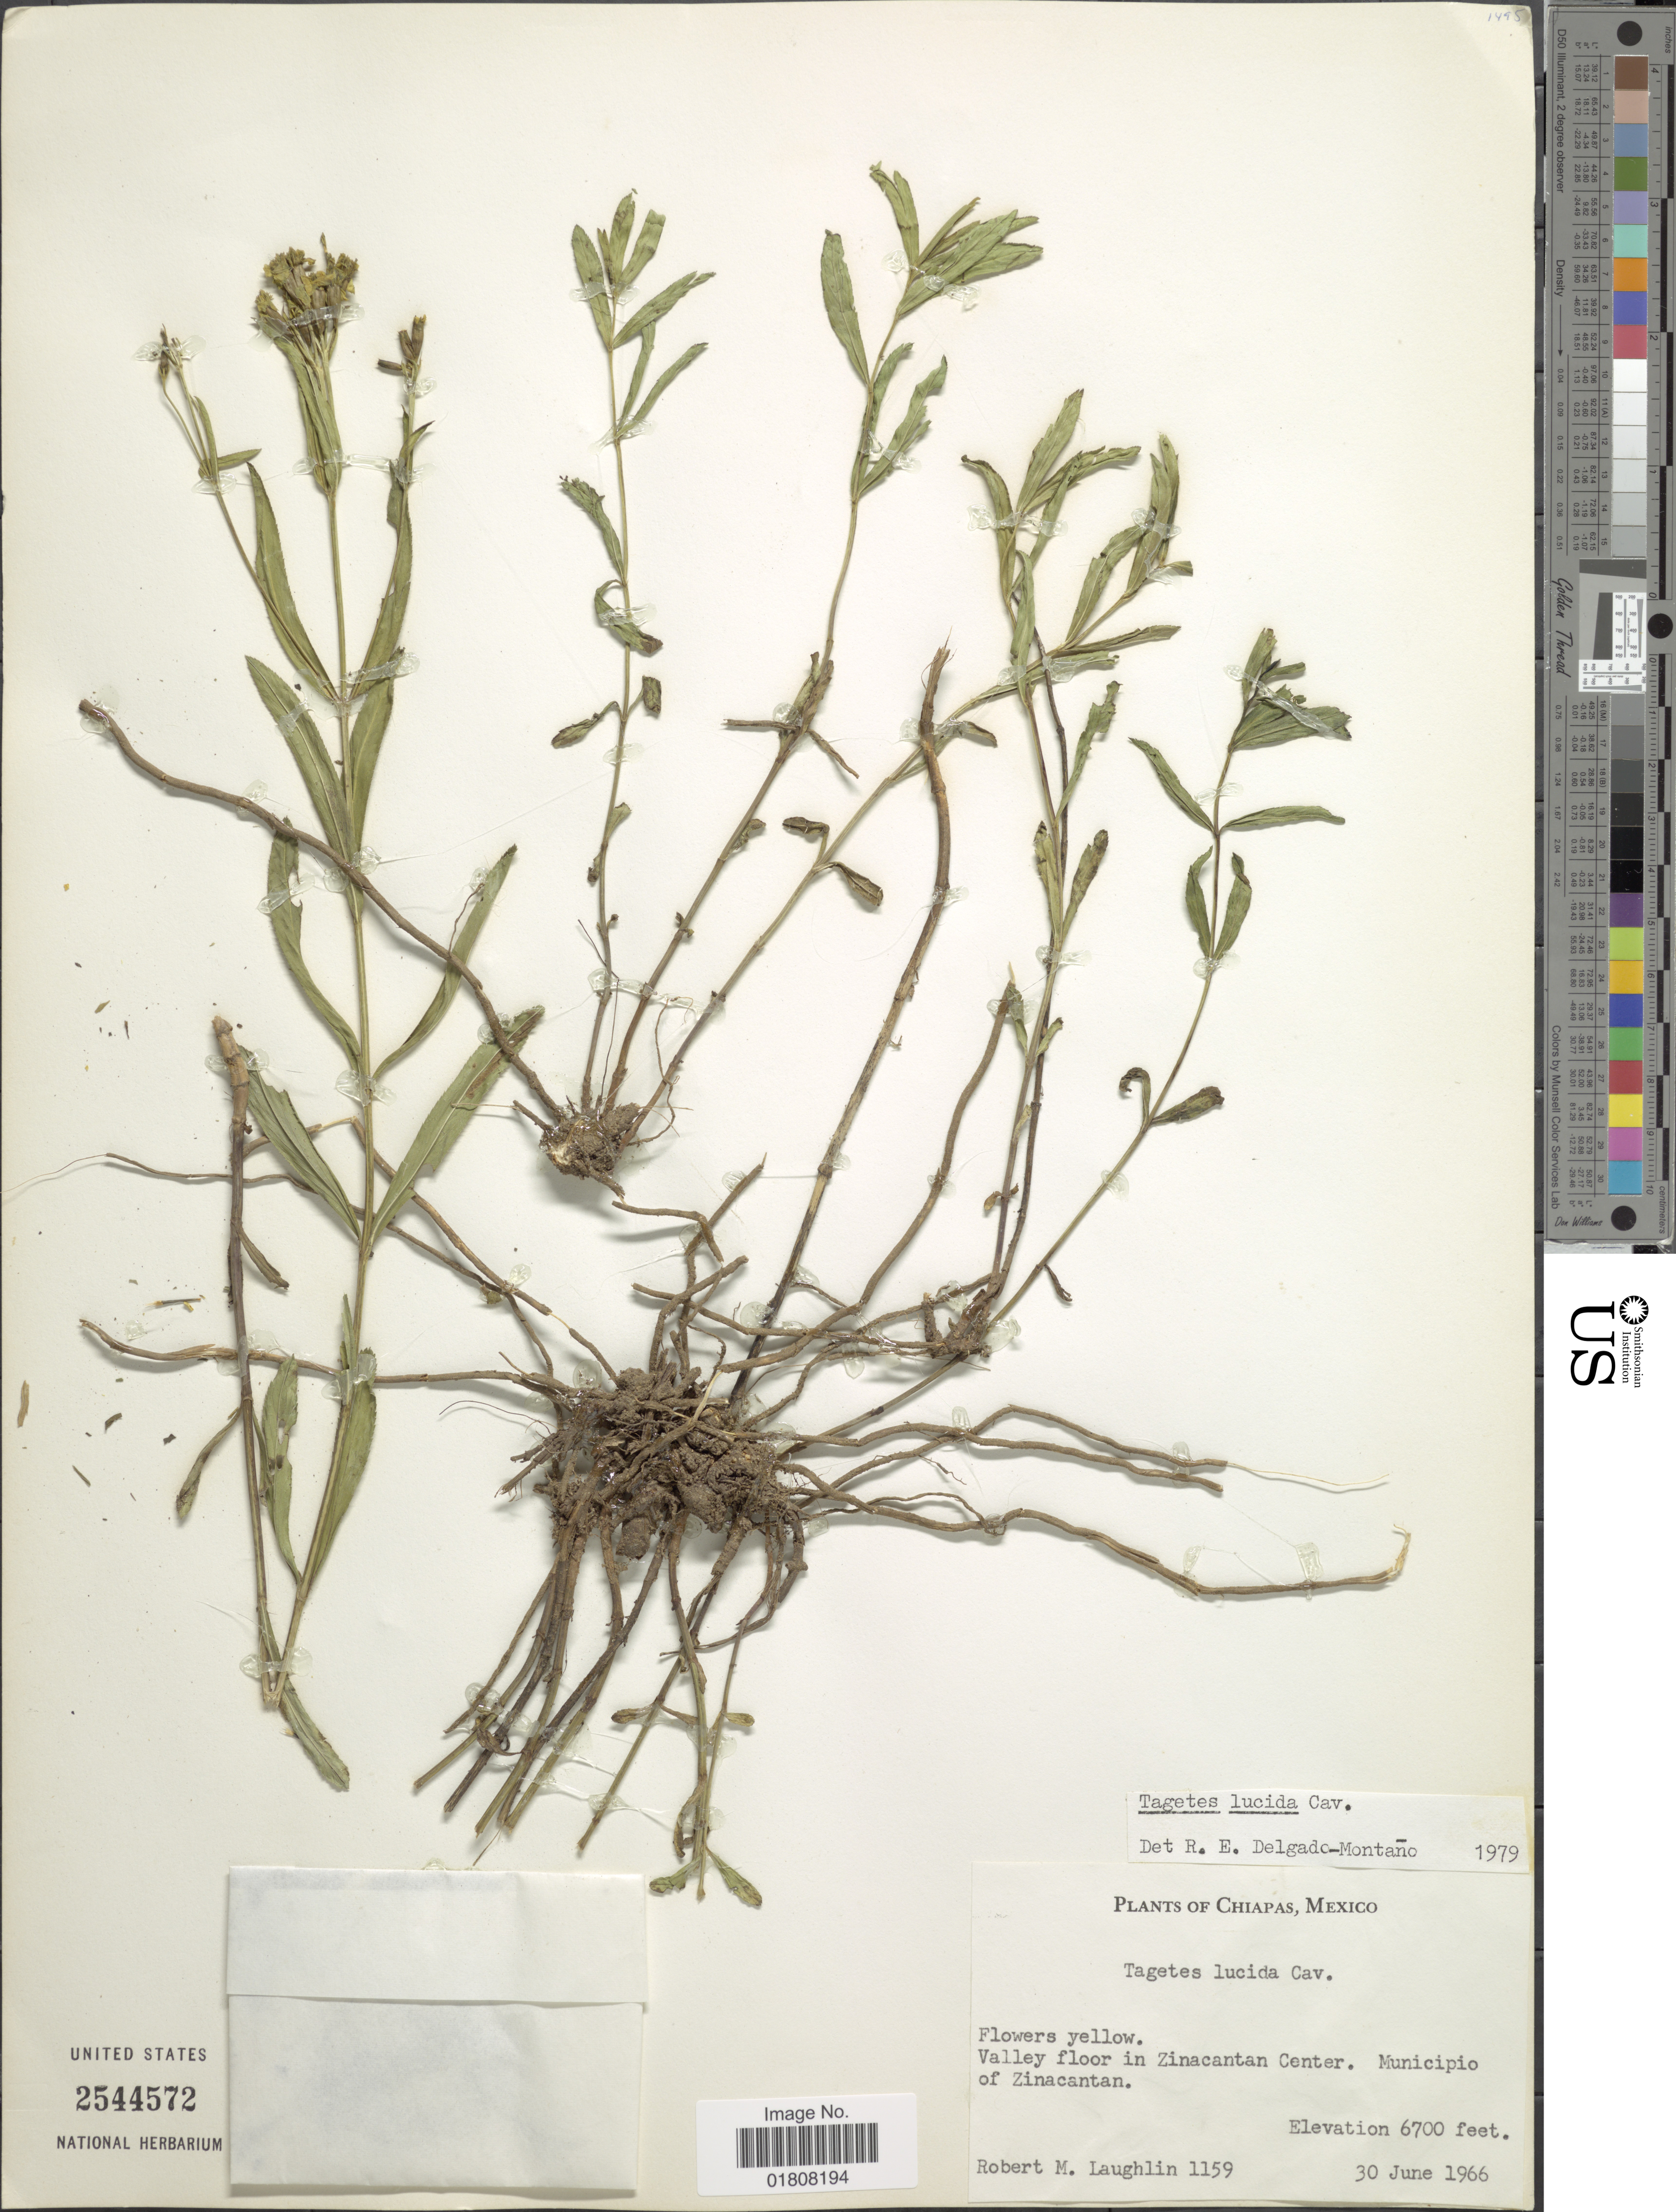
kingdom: Plantae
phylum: Tracheophyta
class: Magnoliopsida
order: Asterales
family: Asteraceae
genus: Tagetes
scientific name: Tagetes lucida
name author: Cav.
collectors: R. M. Laughlin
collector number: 1159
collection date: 1966-06-30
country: Mexico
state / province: Chiapas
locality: Valley floor in Zinacantan Center, Municipio of Zinacantan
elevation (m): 2042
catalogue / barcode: US 2544572